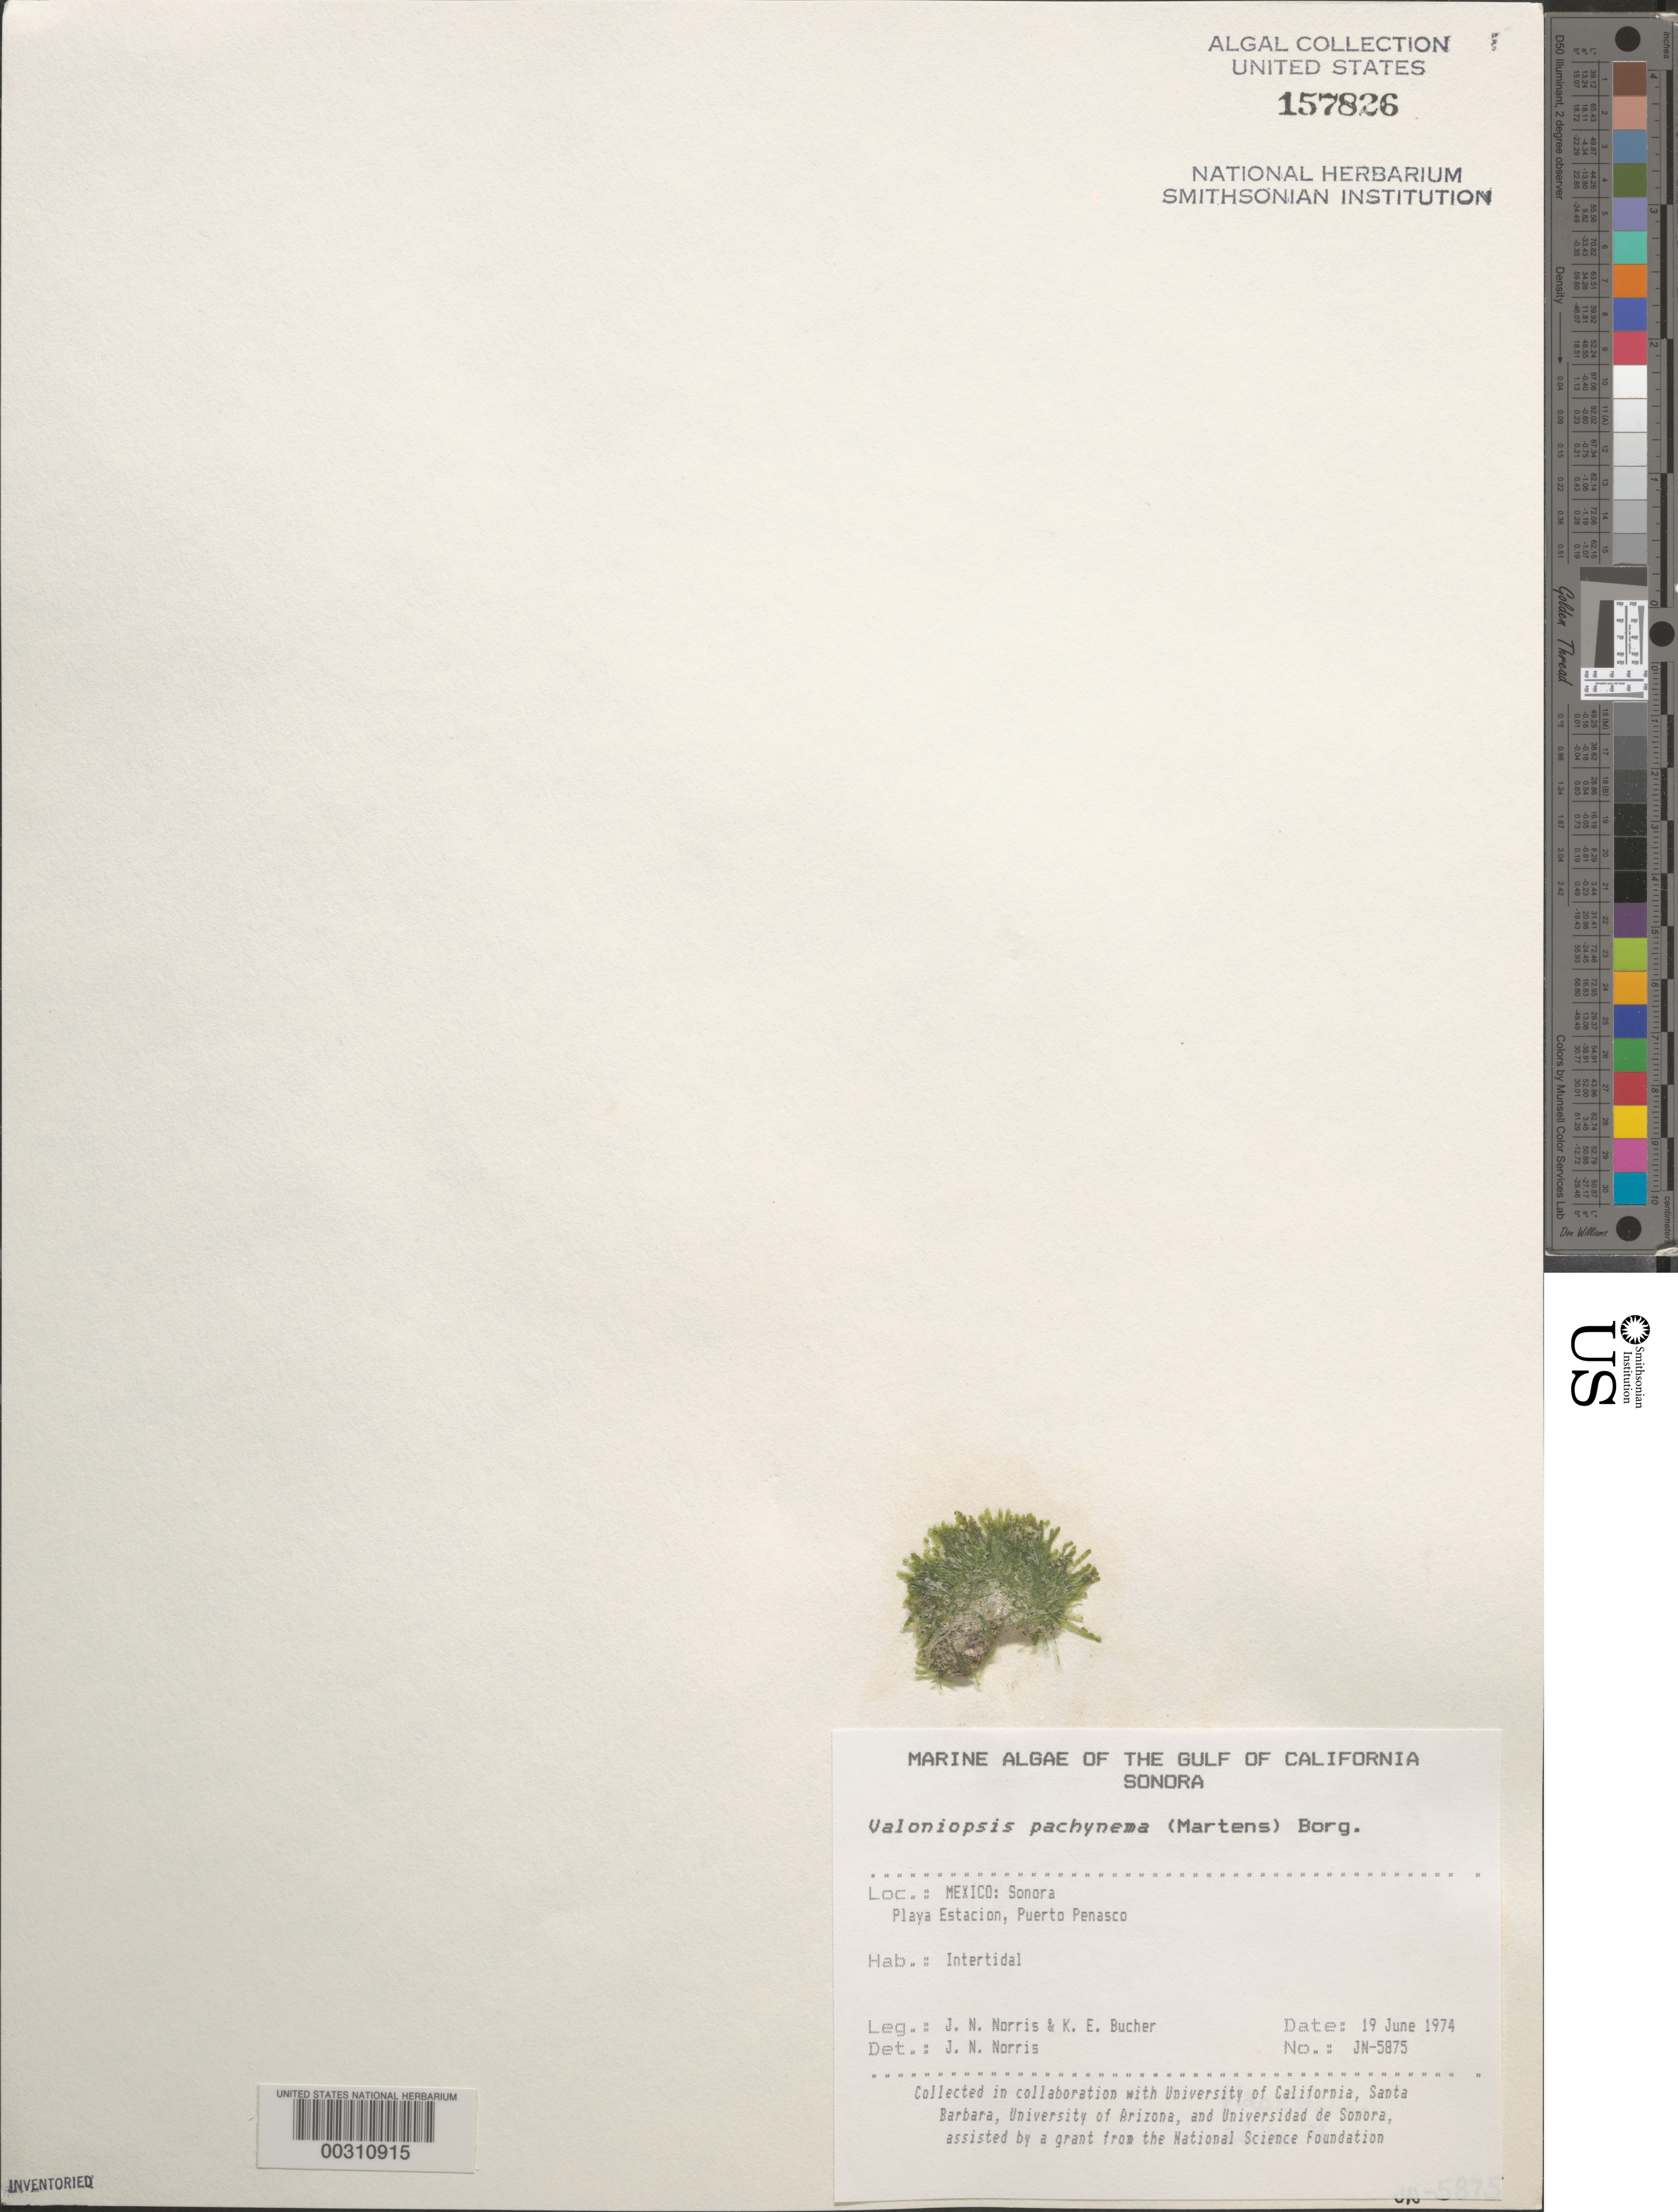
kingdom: Plantae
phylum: Chlorophyta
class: Ulvophyceae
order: Siphonocladales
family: Valoniaceae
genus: Valoniopsis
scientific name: Valoniopsis pachynema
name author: (G. Martens) Børgesen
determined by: Norris, James N.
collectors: J. N. Norris & K. E. Bucher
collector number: JN-5875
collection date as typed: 19 Jun 1974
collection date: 1974-06-19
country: Mexico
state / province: Sonora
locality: Playa Estacion, Puerto Penasco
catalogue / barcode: US 157826